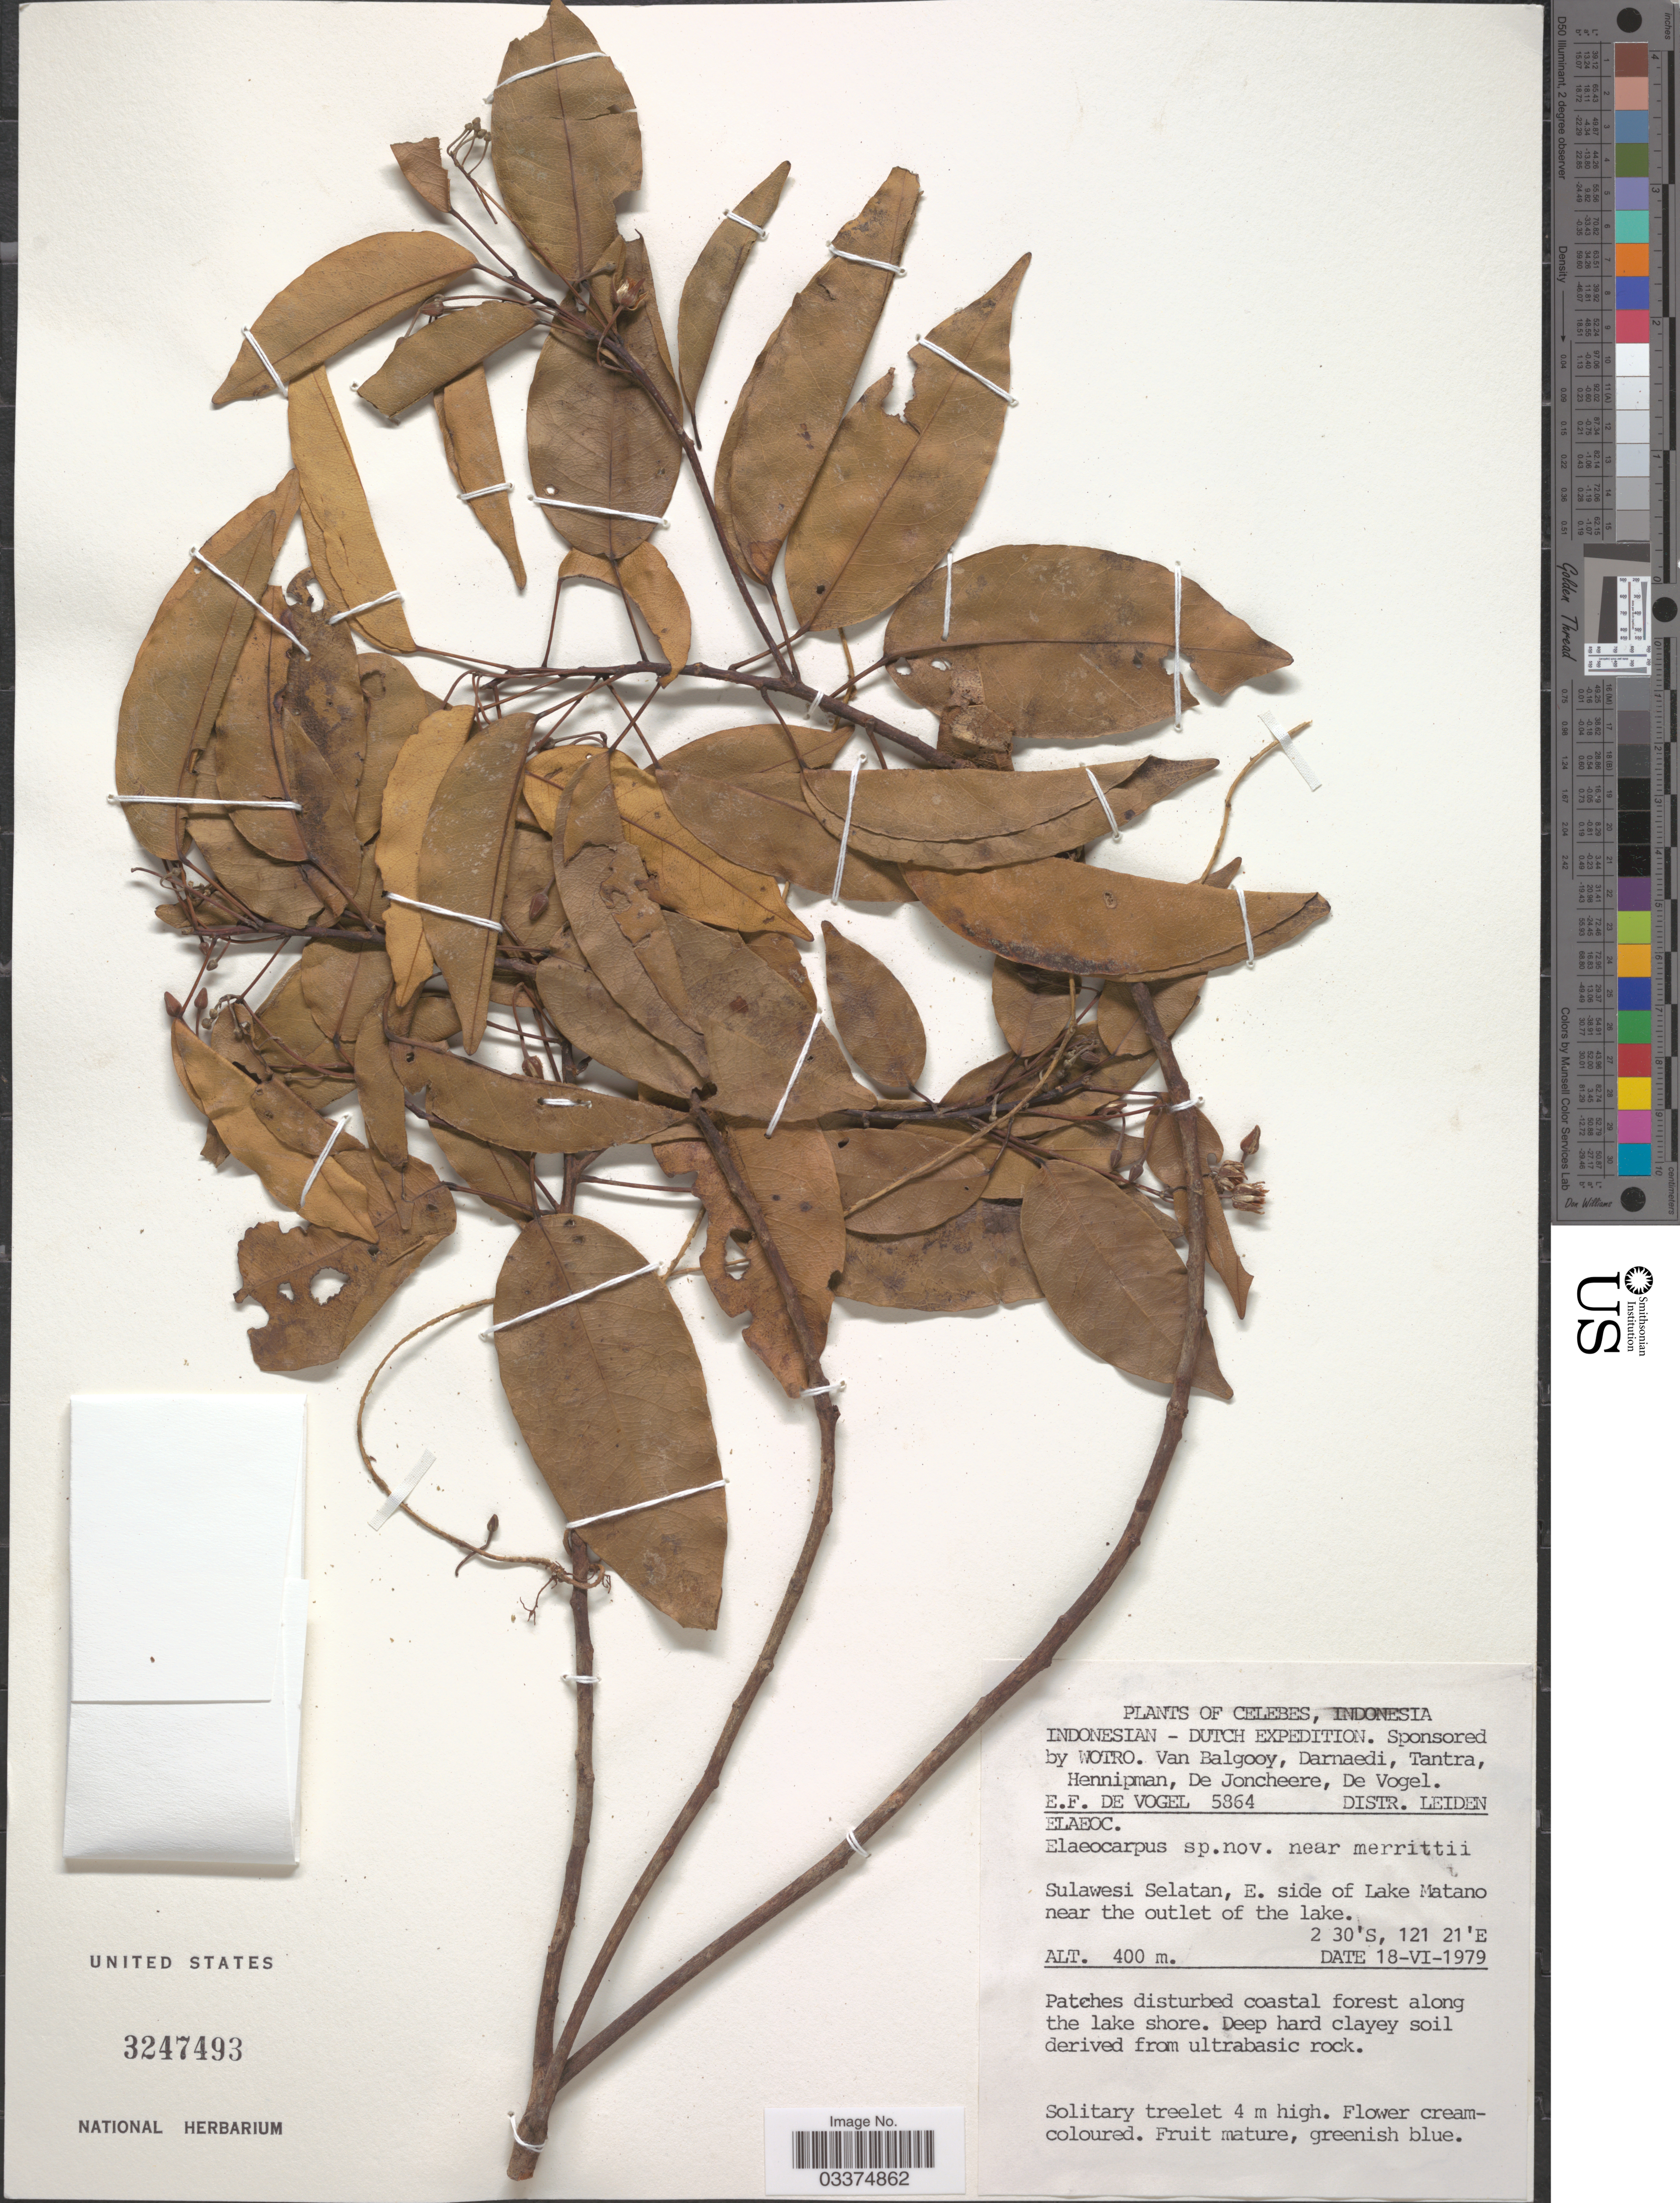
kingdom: Plantae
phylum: Tracheophyta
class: Magnoliopsida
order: Oxalidales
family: Elaeocarpaceae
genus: Elaeocarpus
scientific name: Elaeocarpus sp.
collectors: E. F. de Vogel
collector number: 5864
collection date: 1979-06-18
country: Indonesia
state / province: Sulawesi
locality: Celebes. Sulawesi Selatan, E. side of Lake Matano near the outlet of the lake.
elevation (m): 400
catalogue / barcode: US 3247493